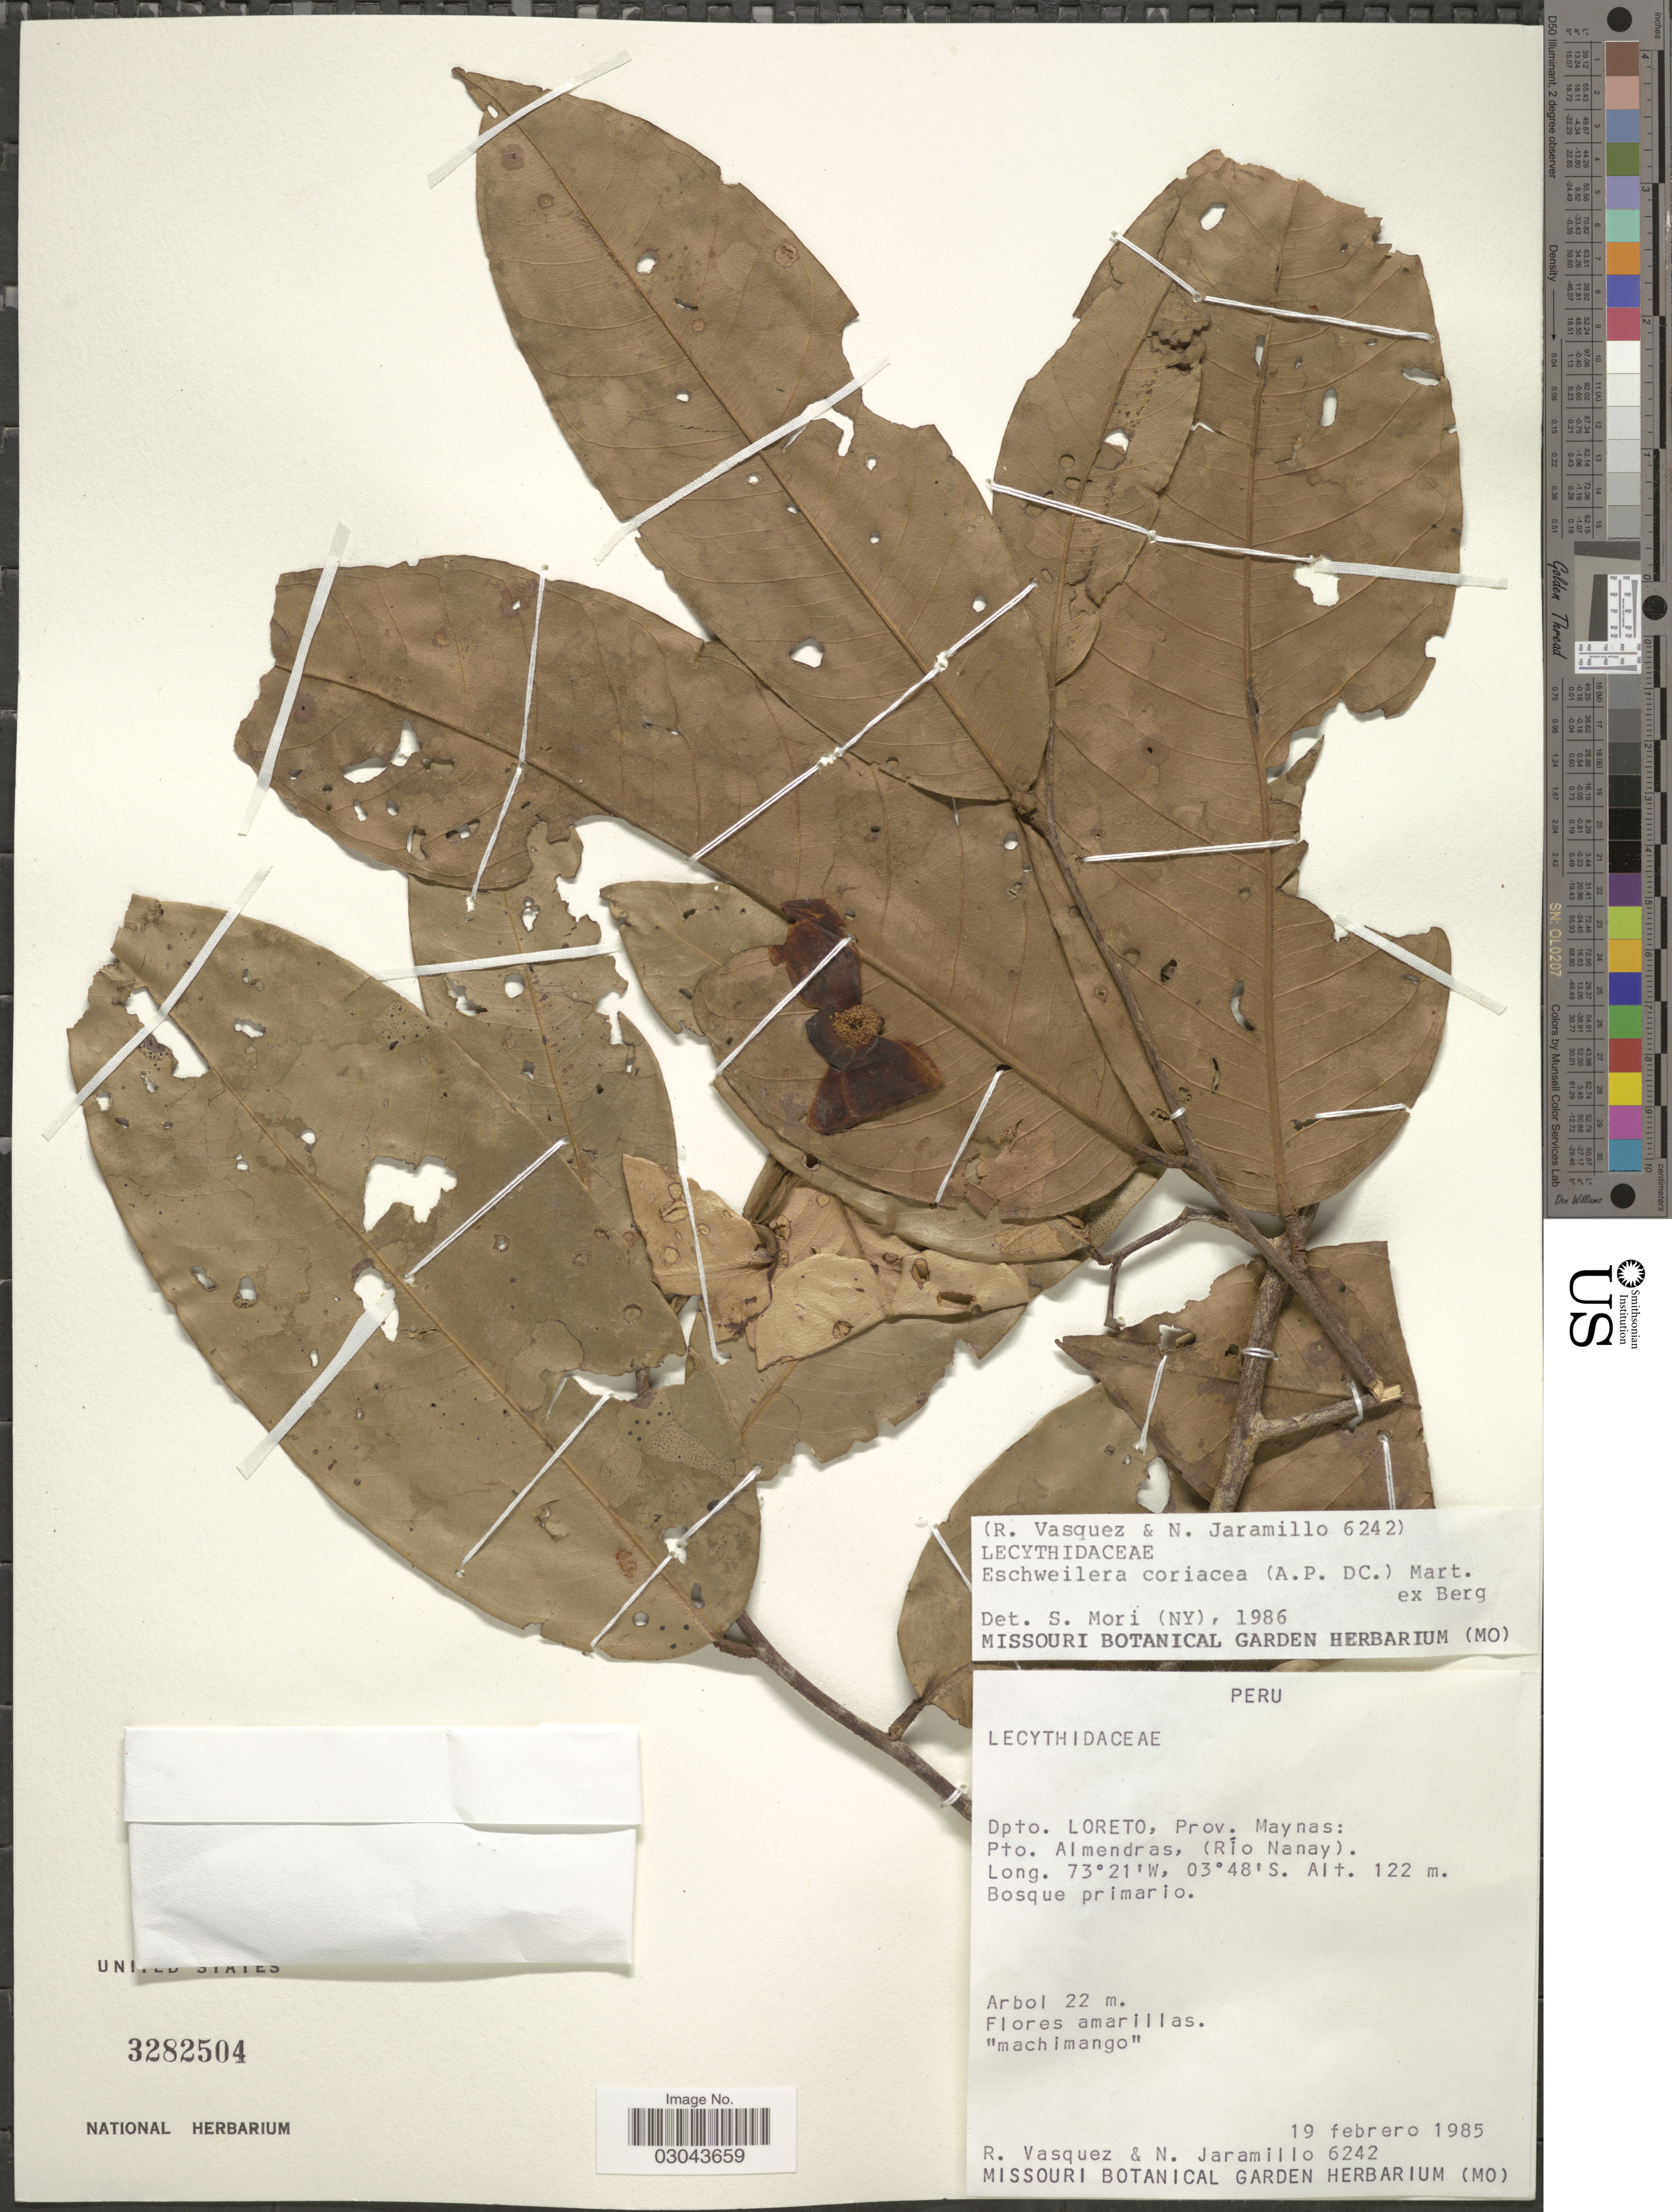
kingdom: Plantae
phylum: Tracheophyta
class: Magnoliopsida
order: Ericales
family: Lecythidaceae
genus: Eschweilera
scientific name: Eschweilera coriacea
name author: (DC.) S.A. Mori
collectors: R. Vasquez & N. Jaramillo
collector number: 6242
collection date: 1985-02-19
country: Peru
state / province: Loreto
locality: Dpto. Loreto, Prov. Maynas: Pto. Almendras, (Río Nanay).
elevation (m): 122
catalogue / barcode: US 3282504